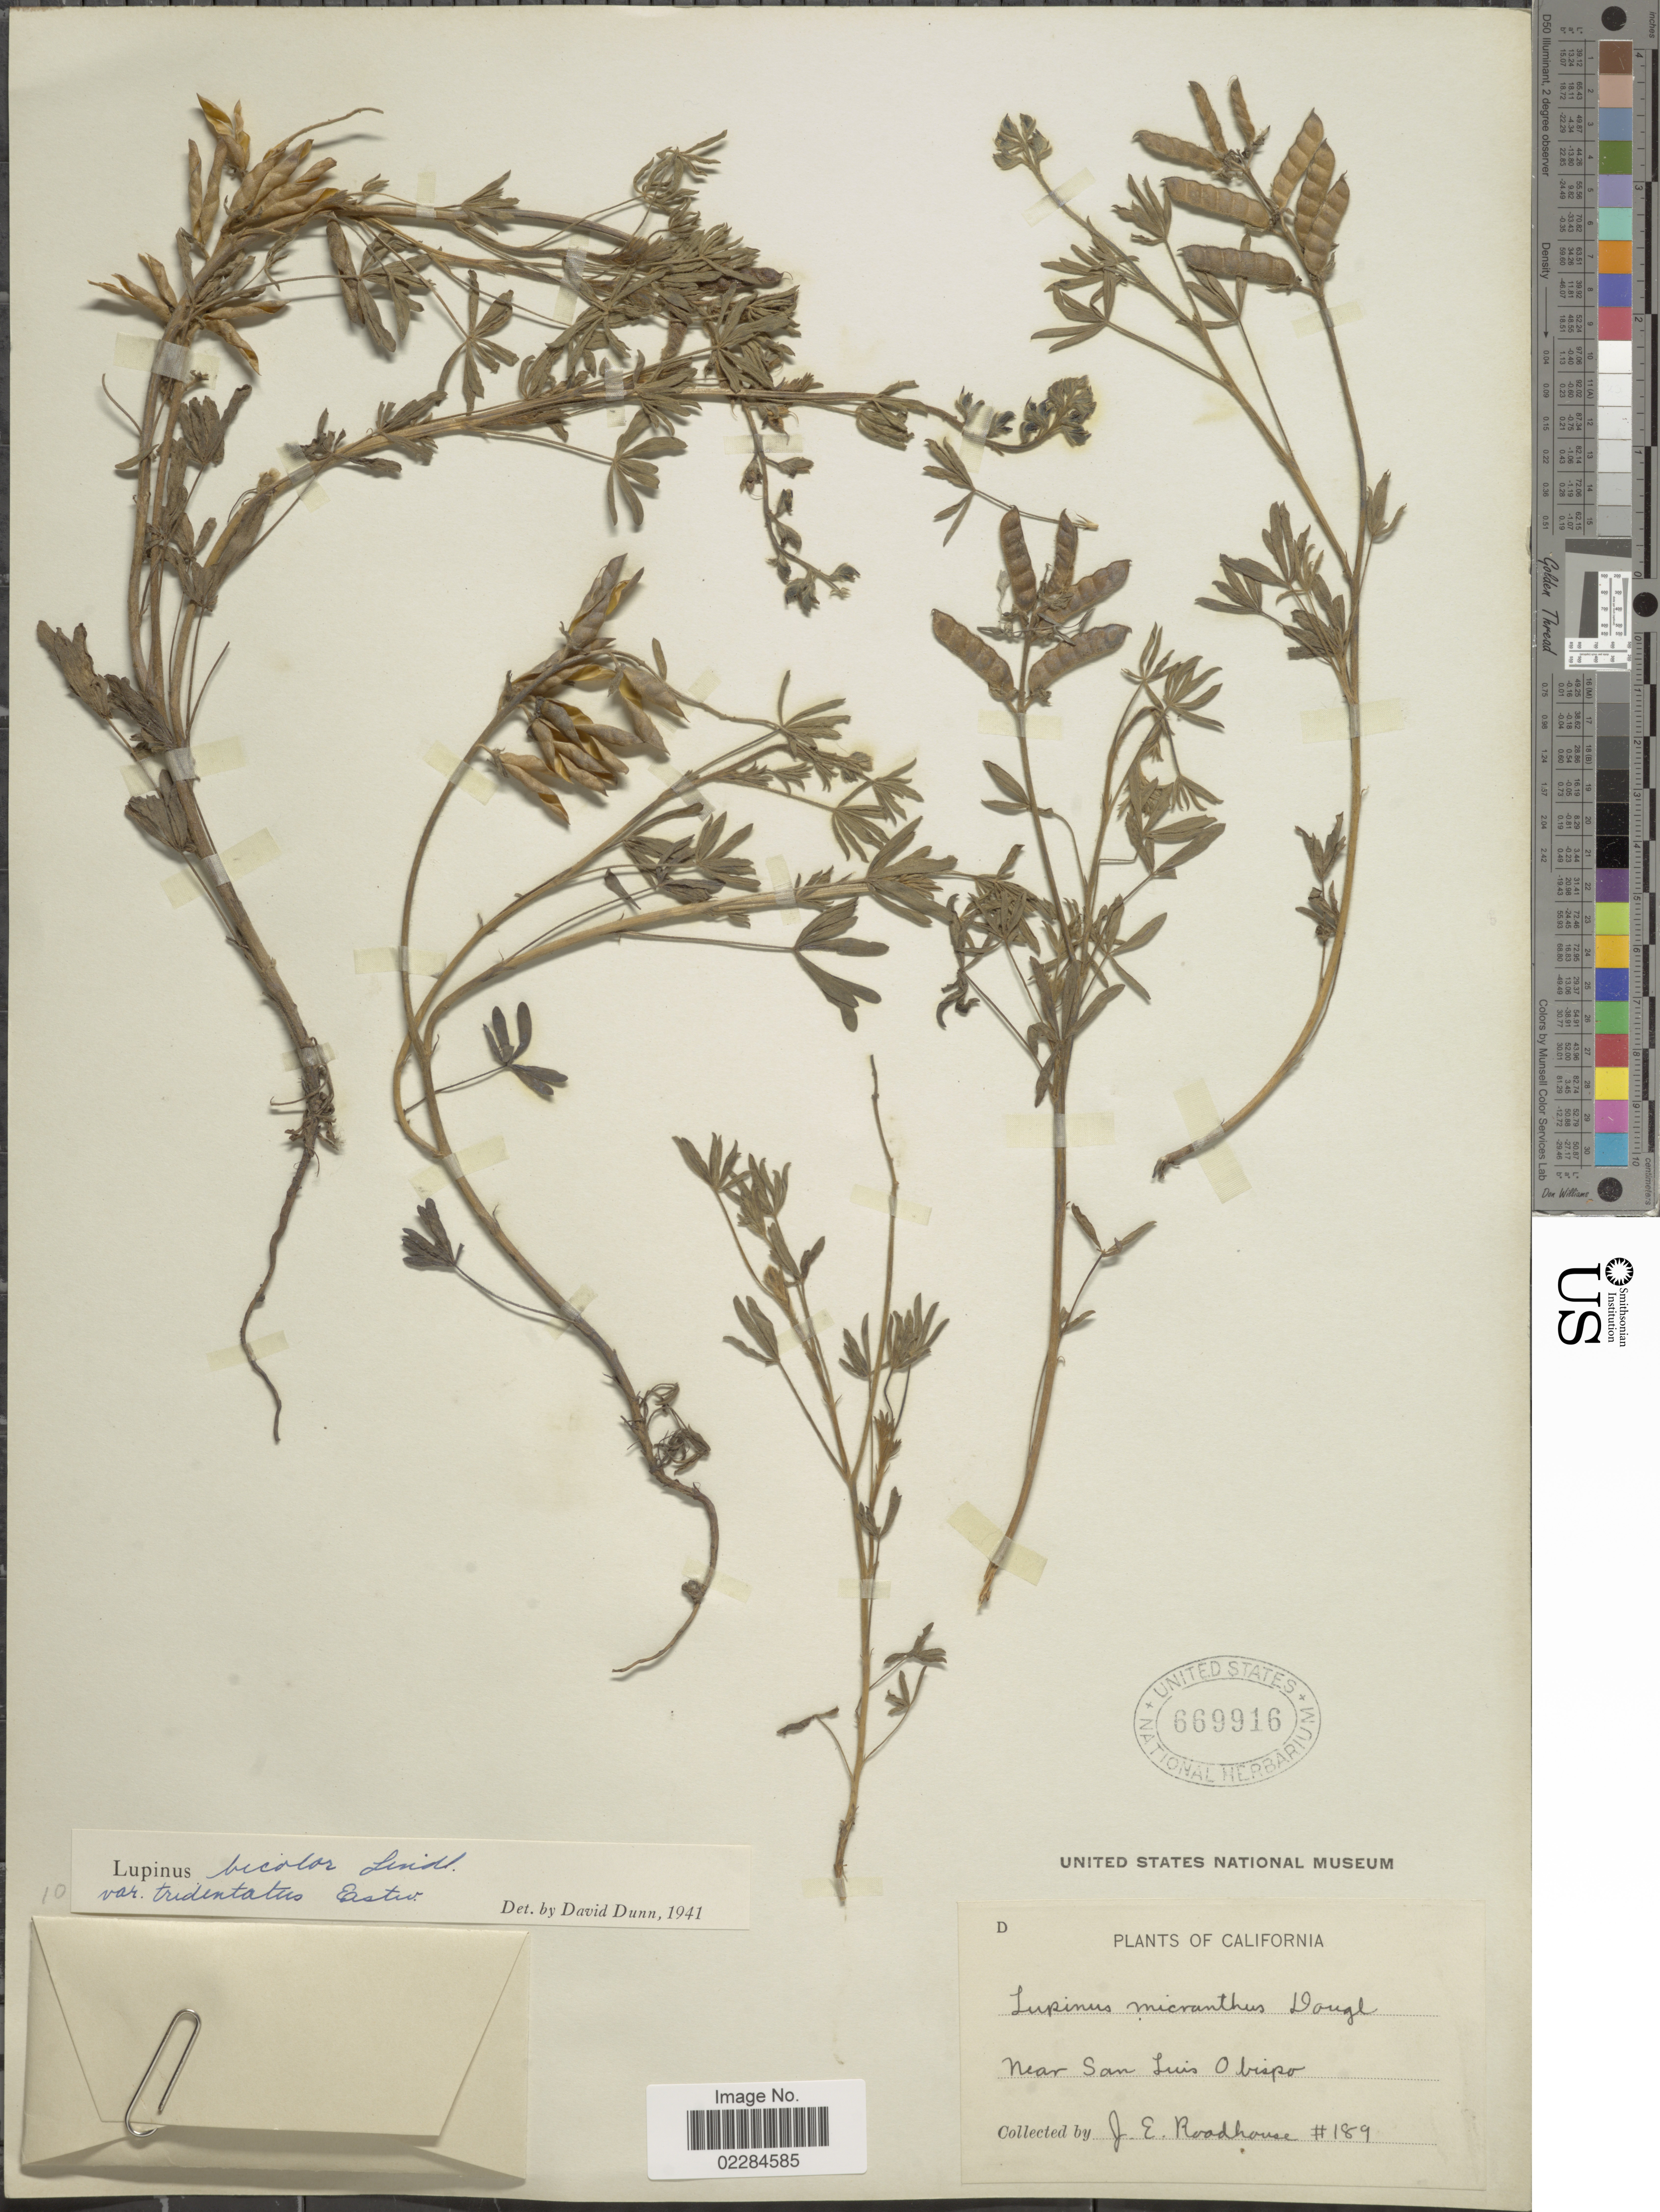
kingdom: Plantae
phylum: Tracheophyta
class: Magnoliopsida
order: Fabales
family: Fabaceae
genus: Lupinus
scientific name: Lupinus bicolor var. tridentatus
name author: Lindl.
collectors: J. Roadhouse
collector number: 189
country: United States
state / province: California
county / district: San Luis Obispo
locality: Near San Luis Obispo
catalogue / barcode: US 669916